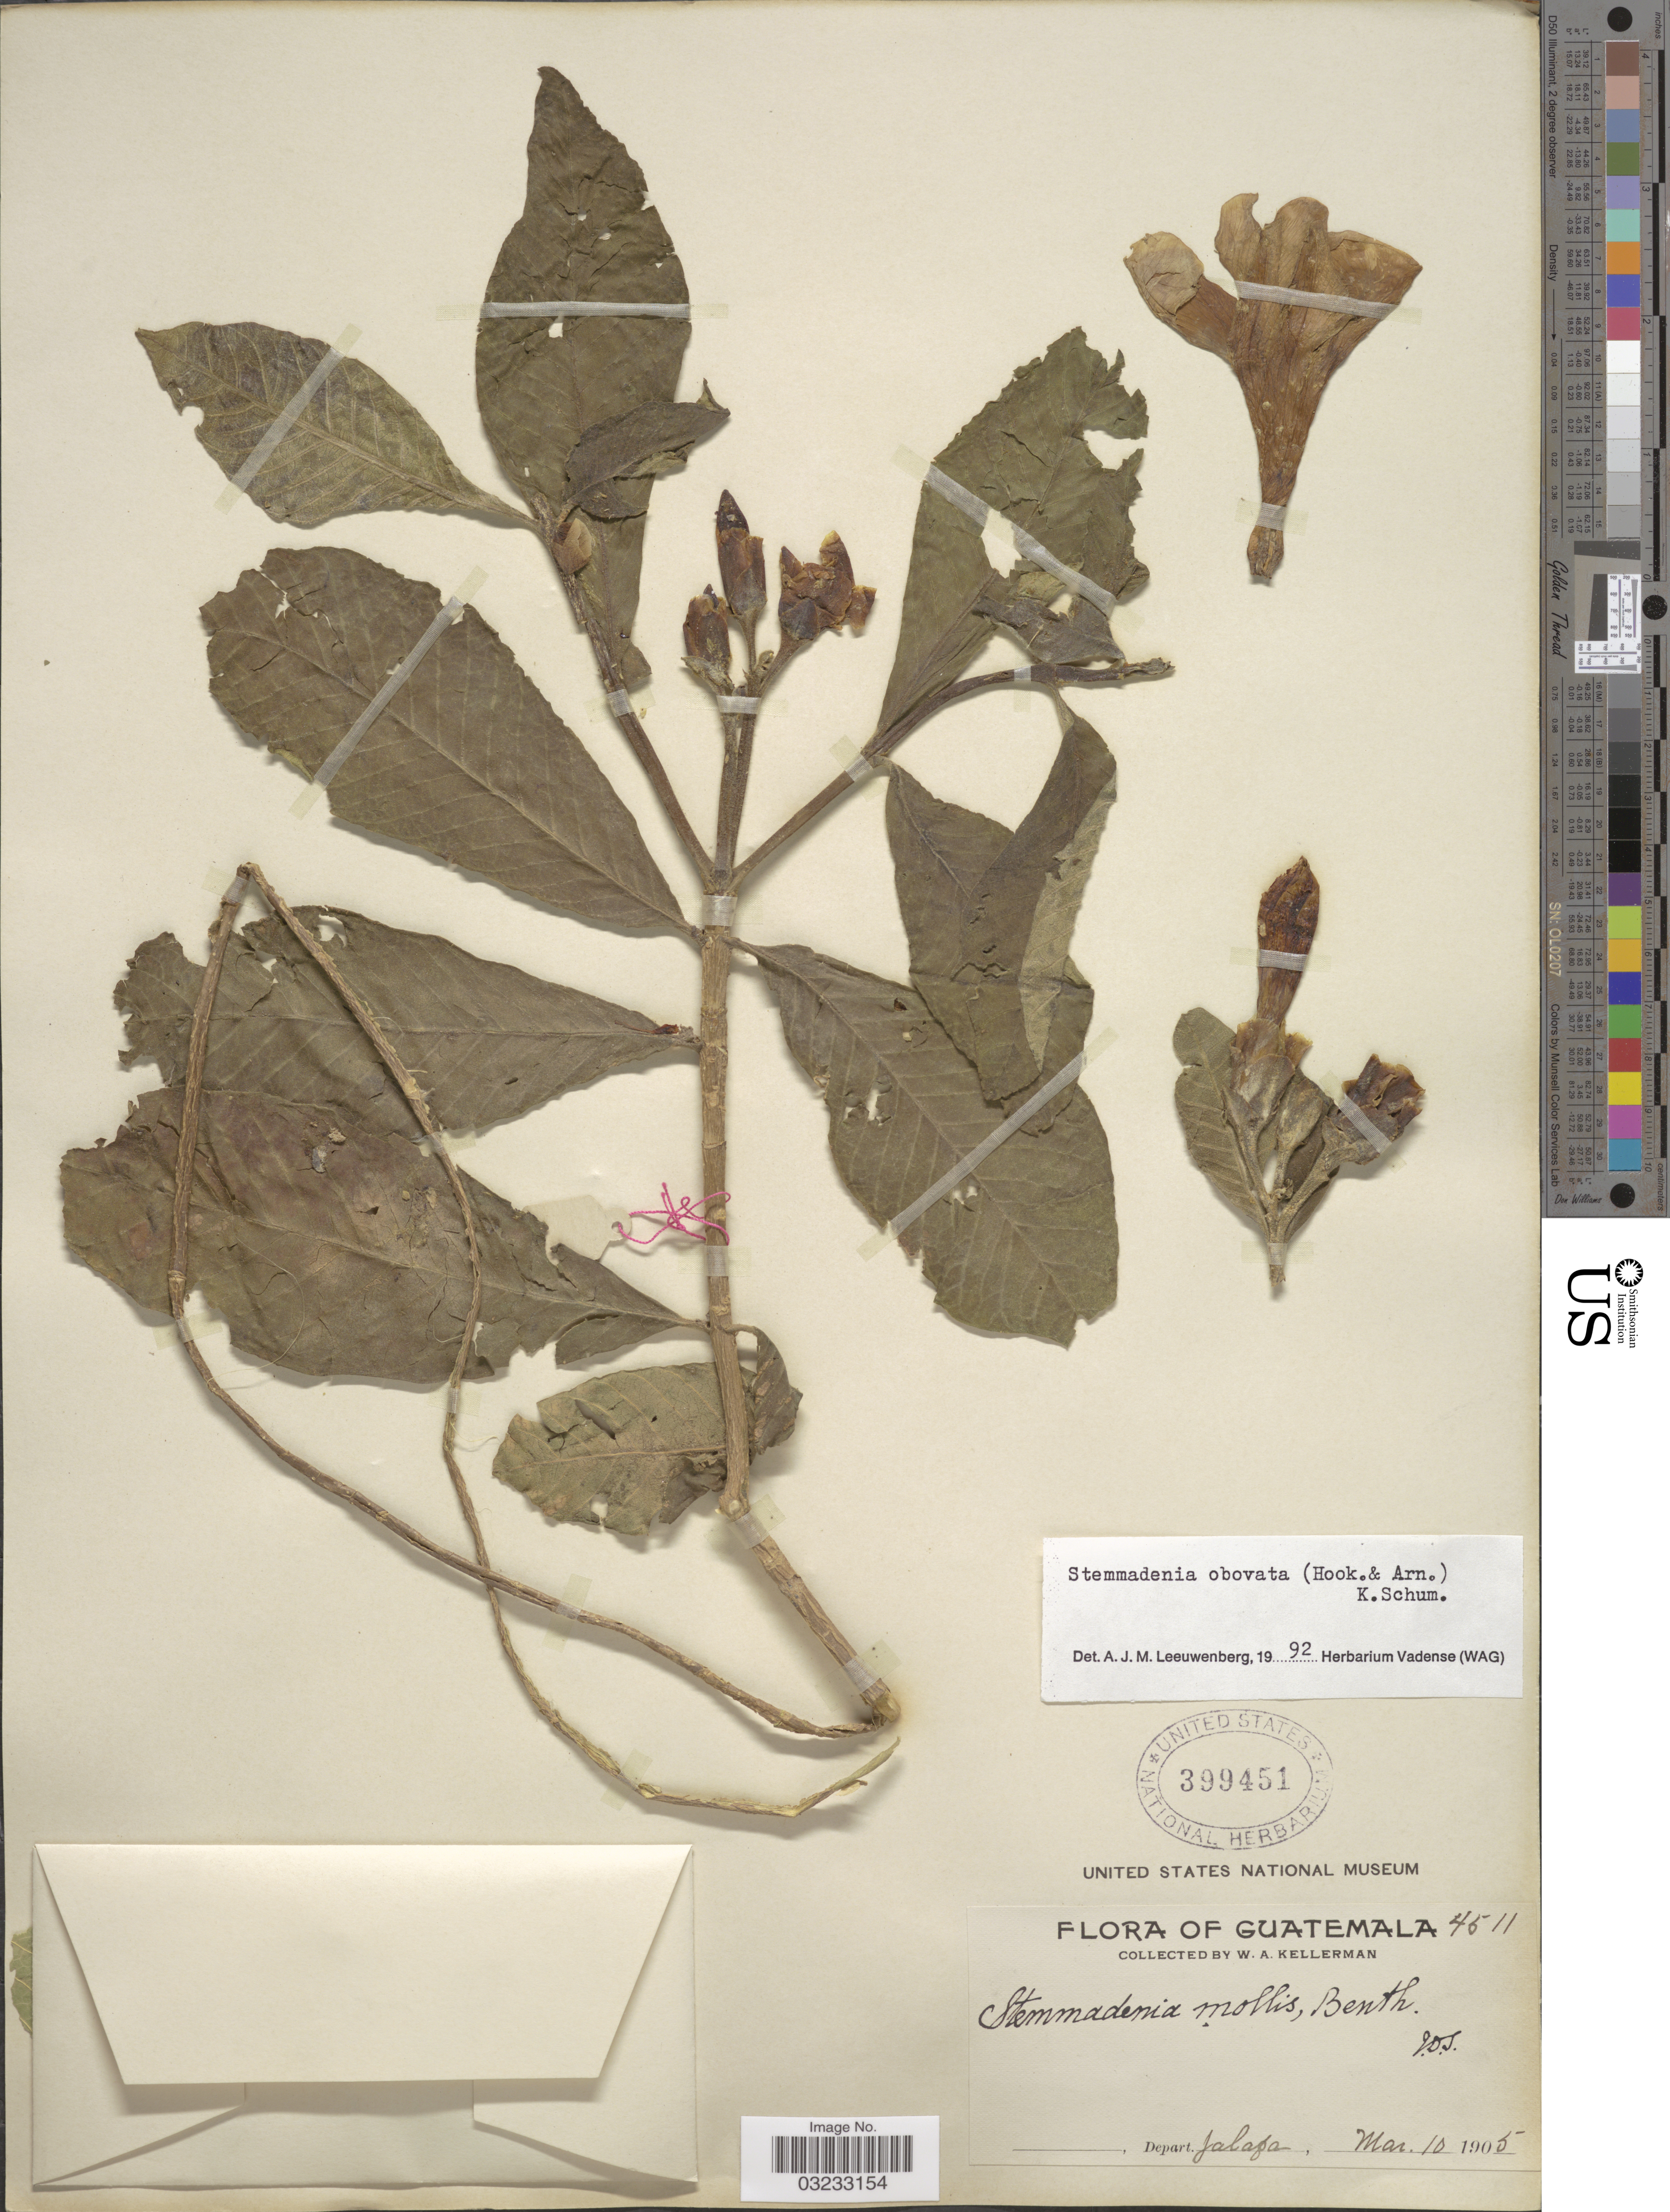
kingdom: Plantae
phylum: Tracheophyta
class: Magnoliopsida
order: Gentianales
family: Apocynaceae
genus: Stemmadenia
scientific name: Stemmadenia obovata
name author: (Hook. & Arn.) K. Schum.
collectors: W. Kellerman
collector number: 4511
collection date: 1905-03-10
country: Guatemala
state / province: Jalapa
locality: Depart. Jalapa.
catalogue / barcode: US 399451